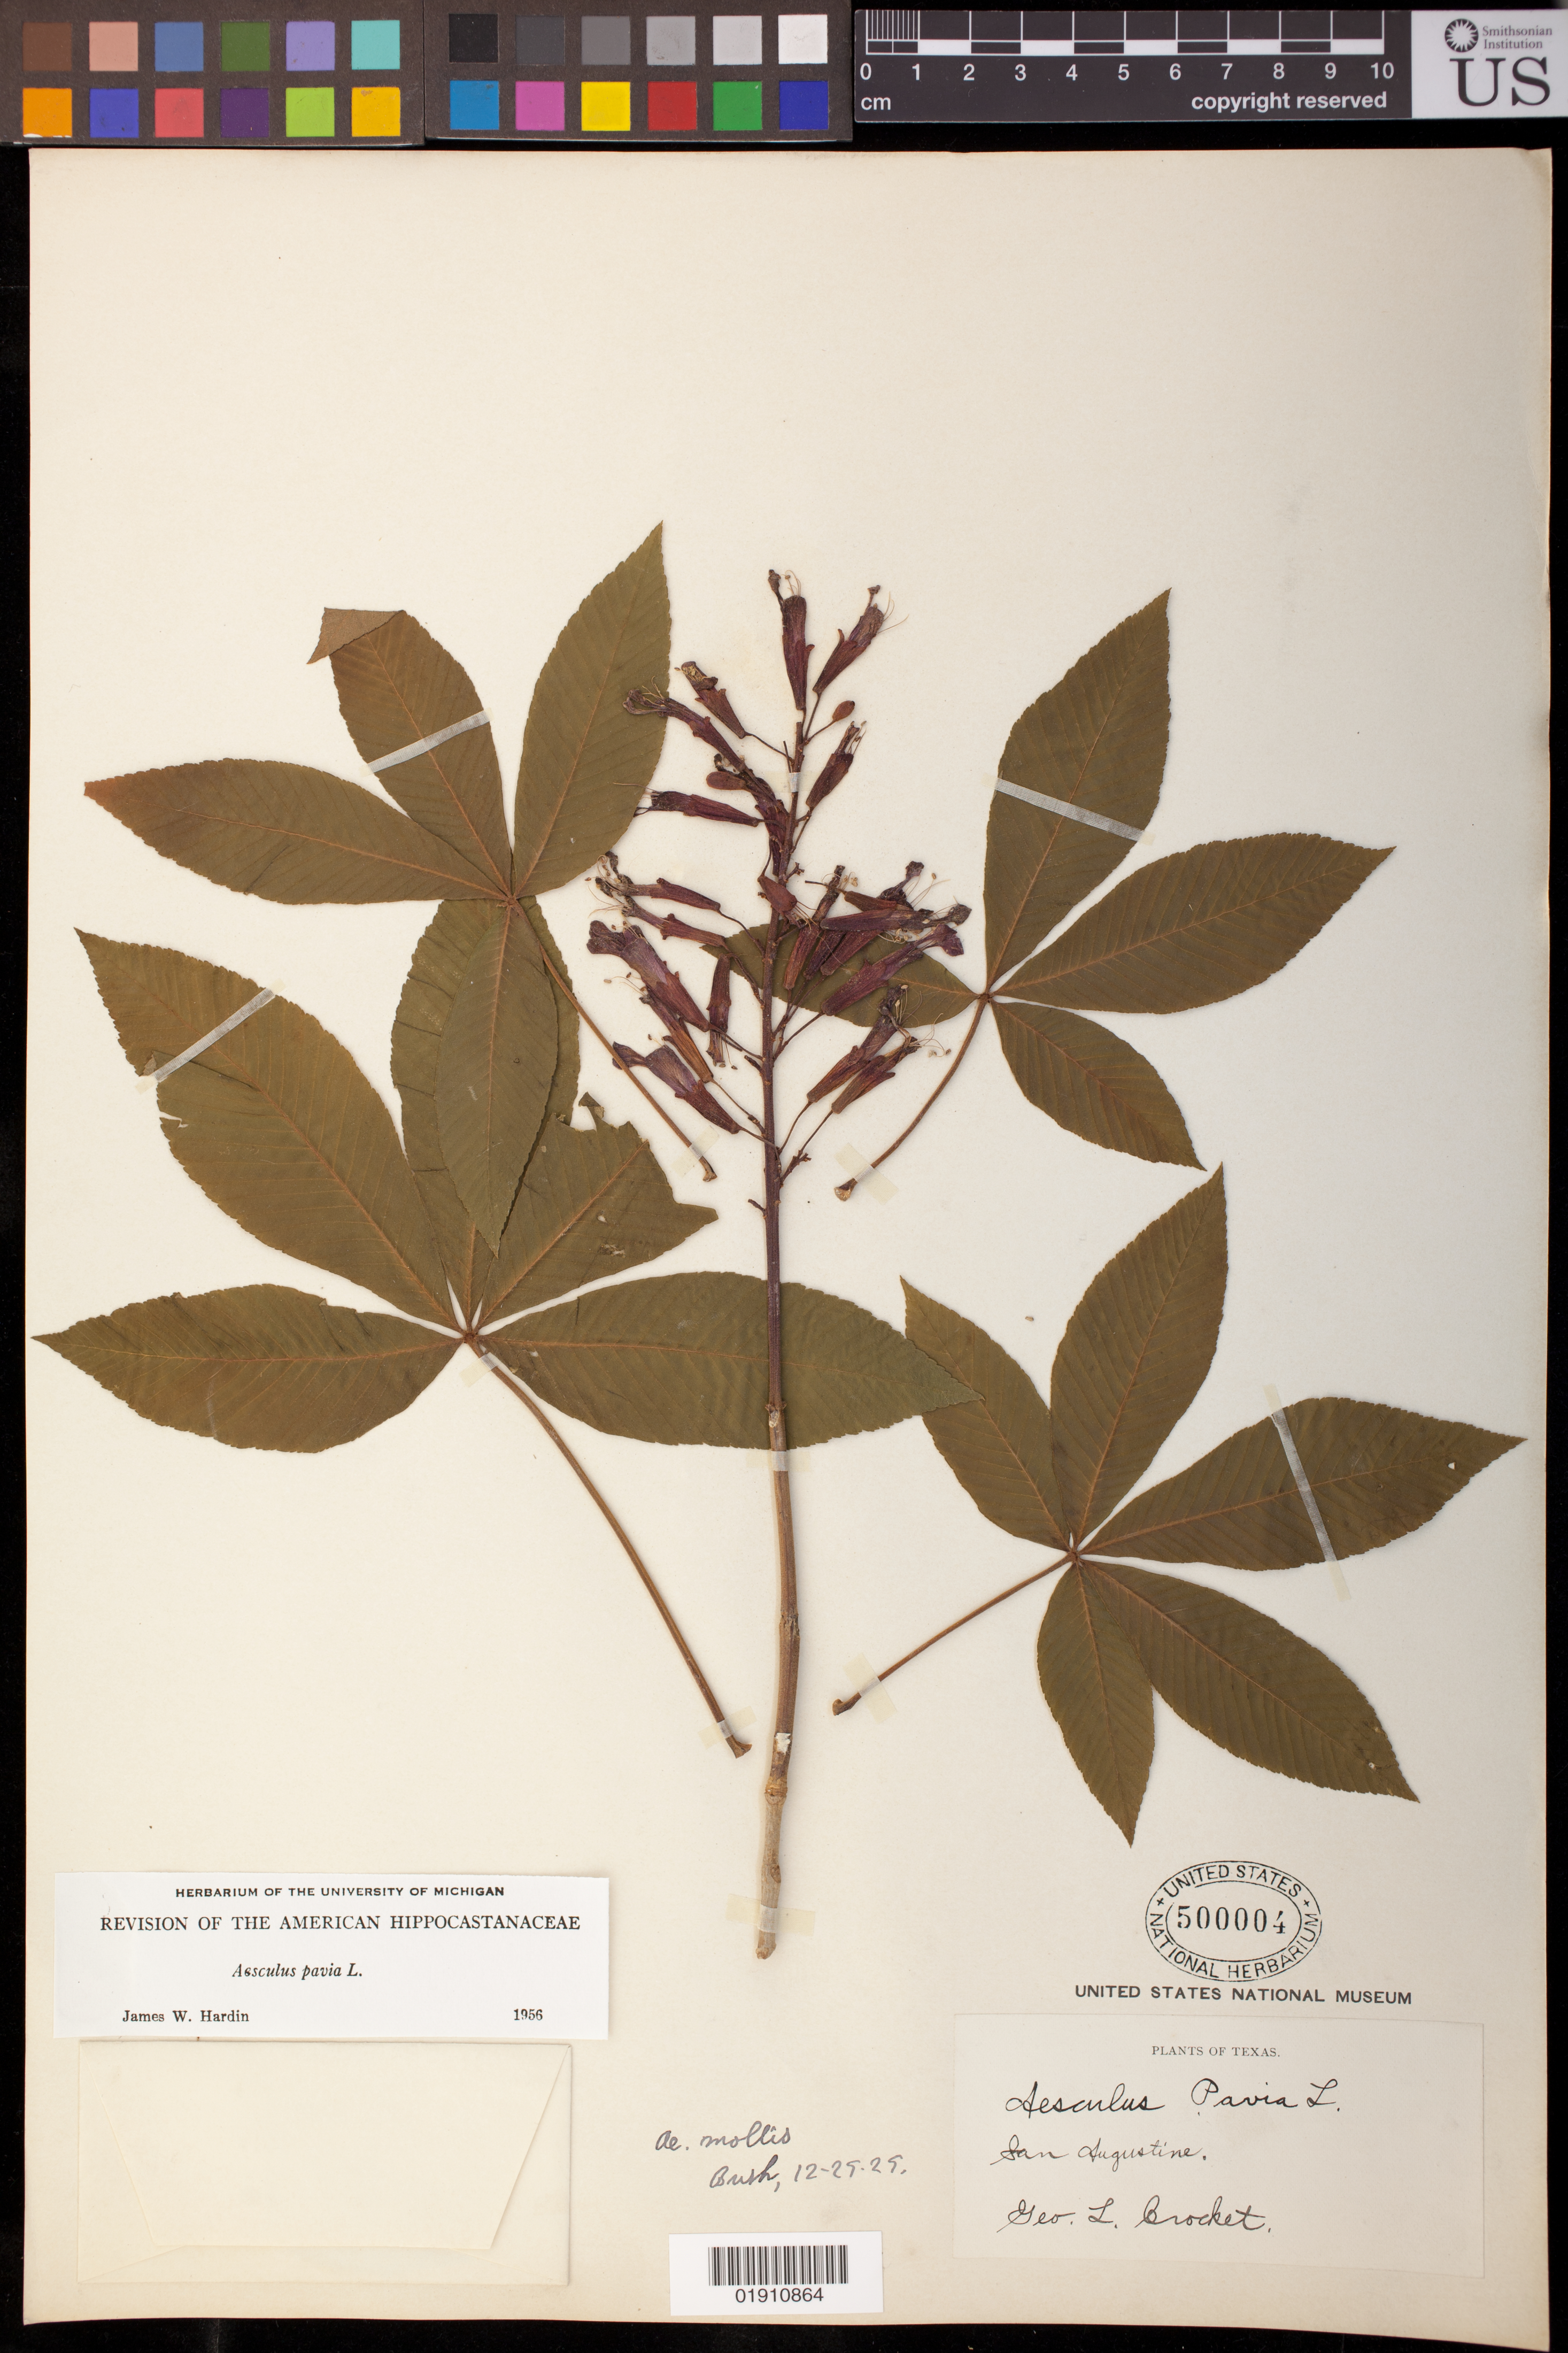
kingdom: Plantae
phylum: Tracheophyta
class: Magnoliopsida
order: Sapindales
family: Sapindaceae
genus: Aesculus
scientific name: Aesculus pavia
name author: L.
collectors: G. Crocket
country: United States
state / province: Texas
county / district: San Augustine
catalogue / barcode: US 500004